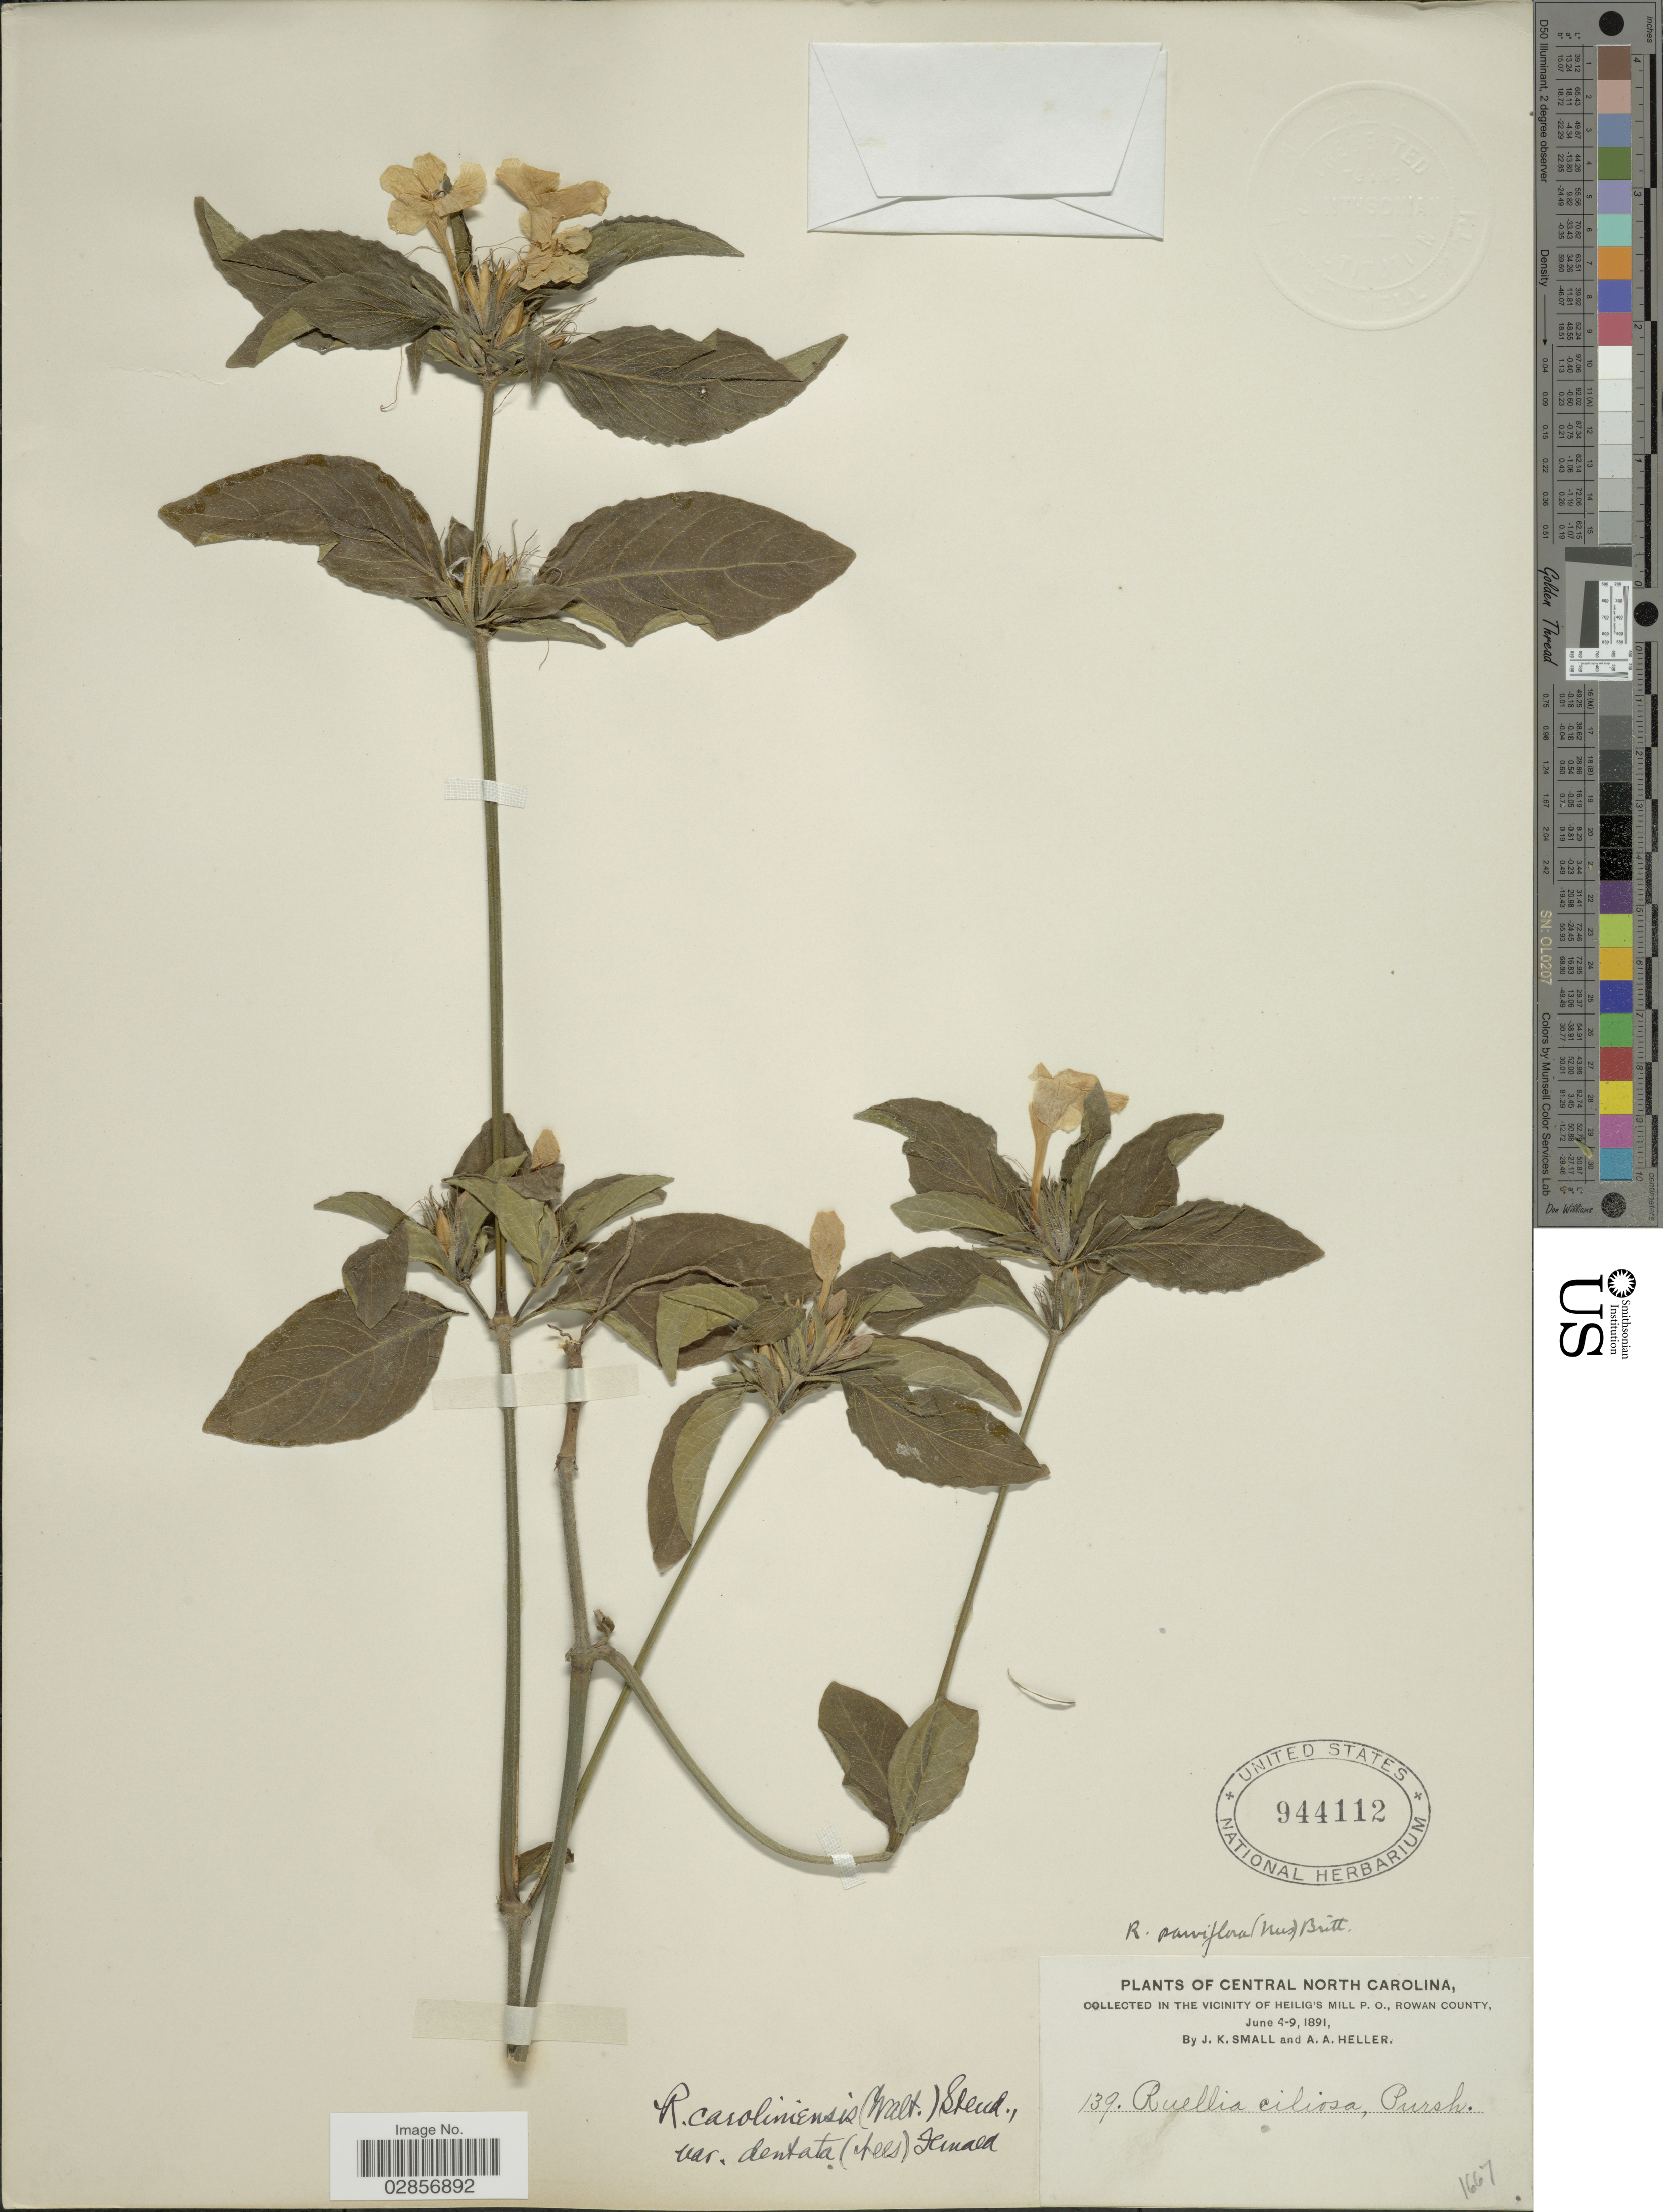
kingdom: Plantae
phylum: Tracheophyta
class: Magnoliopsida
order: Lamiales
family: Acanthaceae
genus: Ruellia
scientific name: Ruellia caroliniensis var. dentata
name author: (Nees ex DC.) Fernald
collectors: J. K. Small & A. A. Heller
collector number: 139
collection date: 1891-06-04/1891-06-09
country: United States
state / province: North Carolina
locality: Central North Carolina. In the vicinity of Heilig's Mill P. O., Rowan County.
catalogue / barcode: US 944112